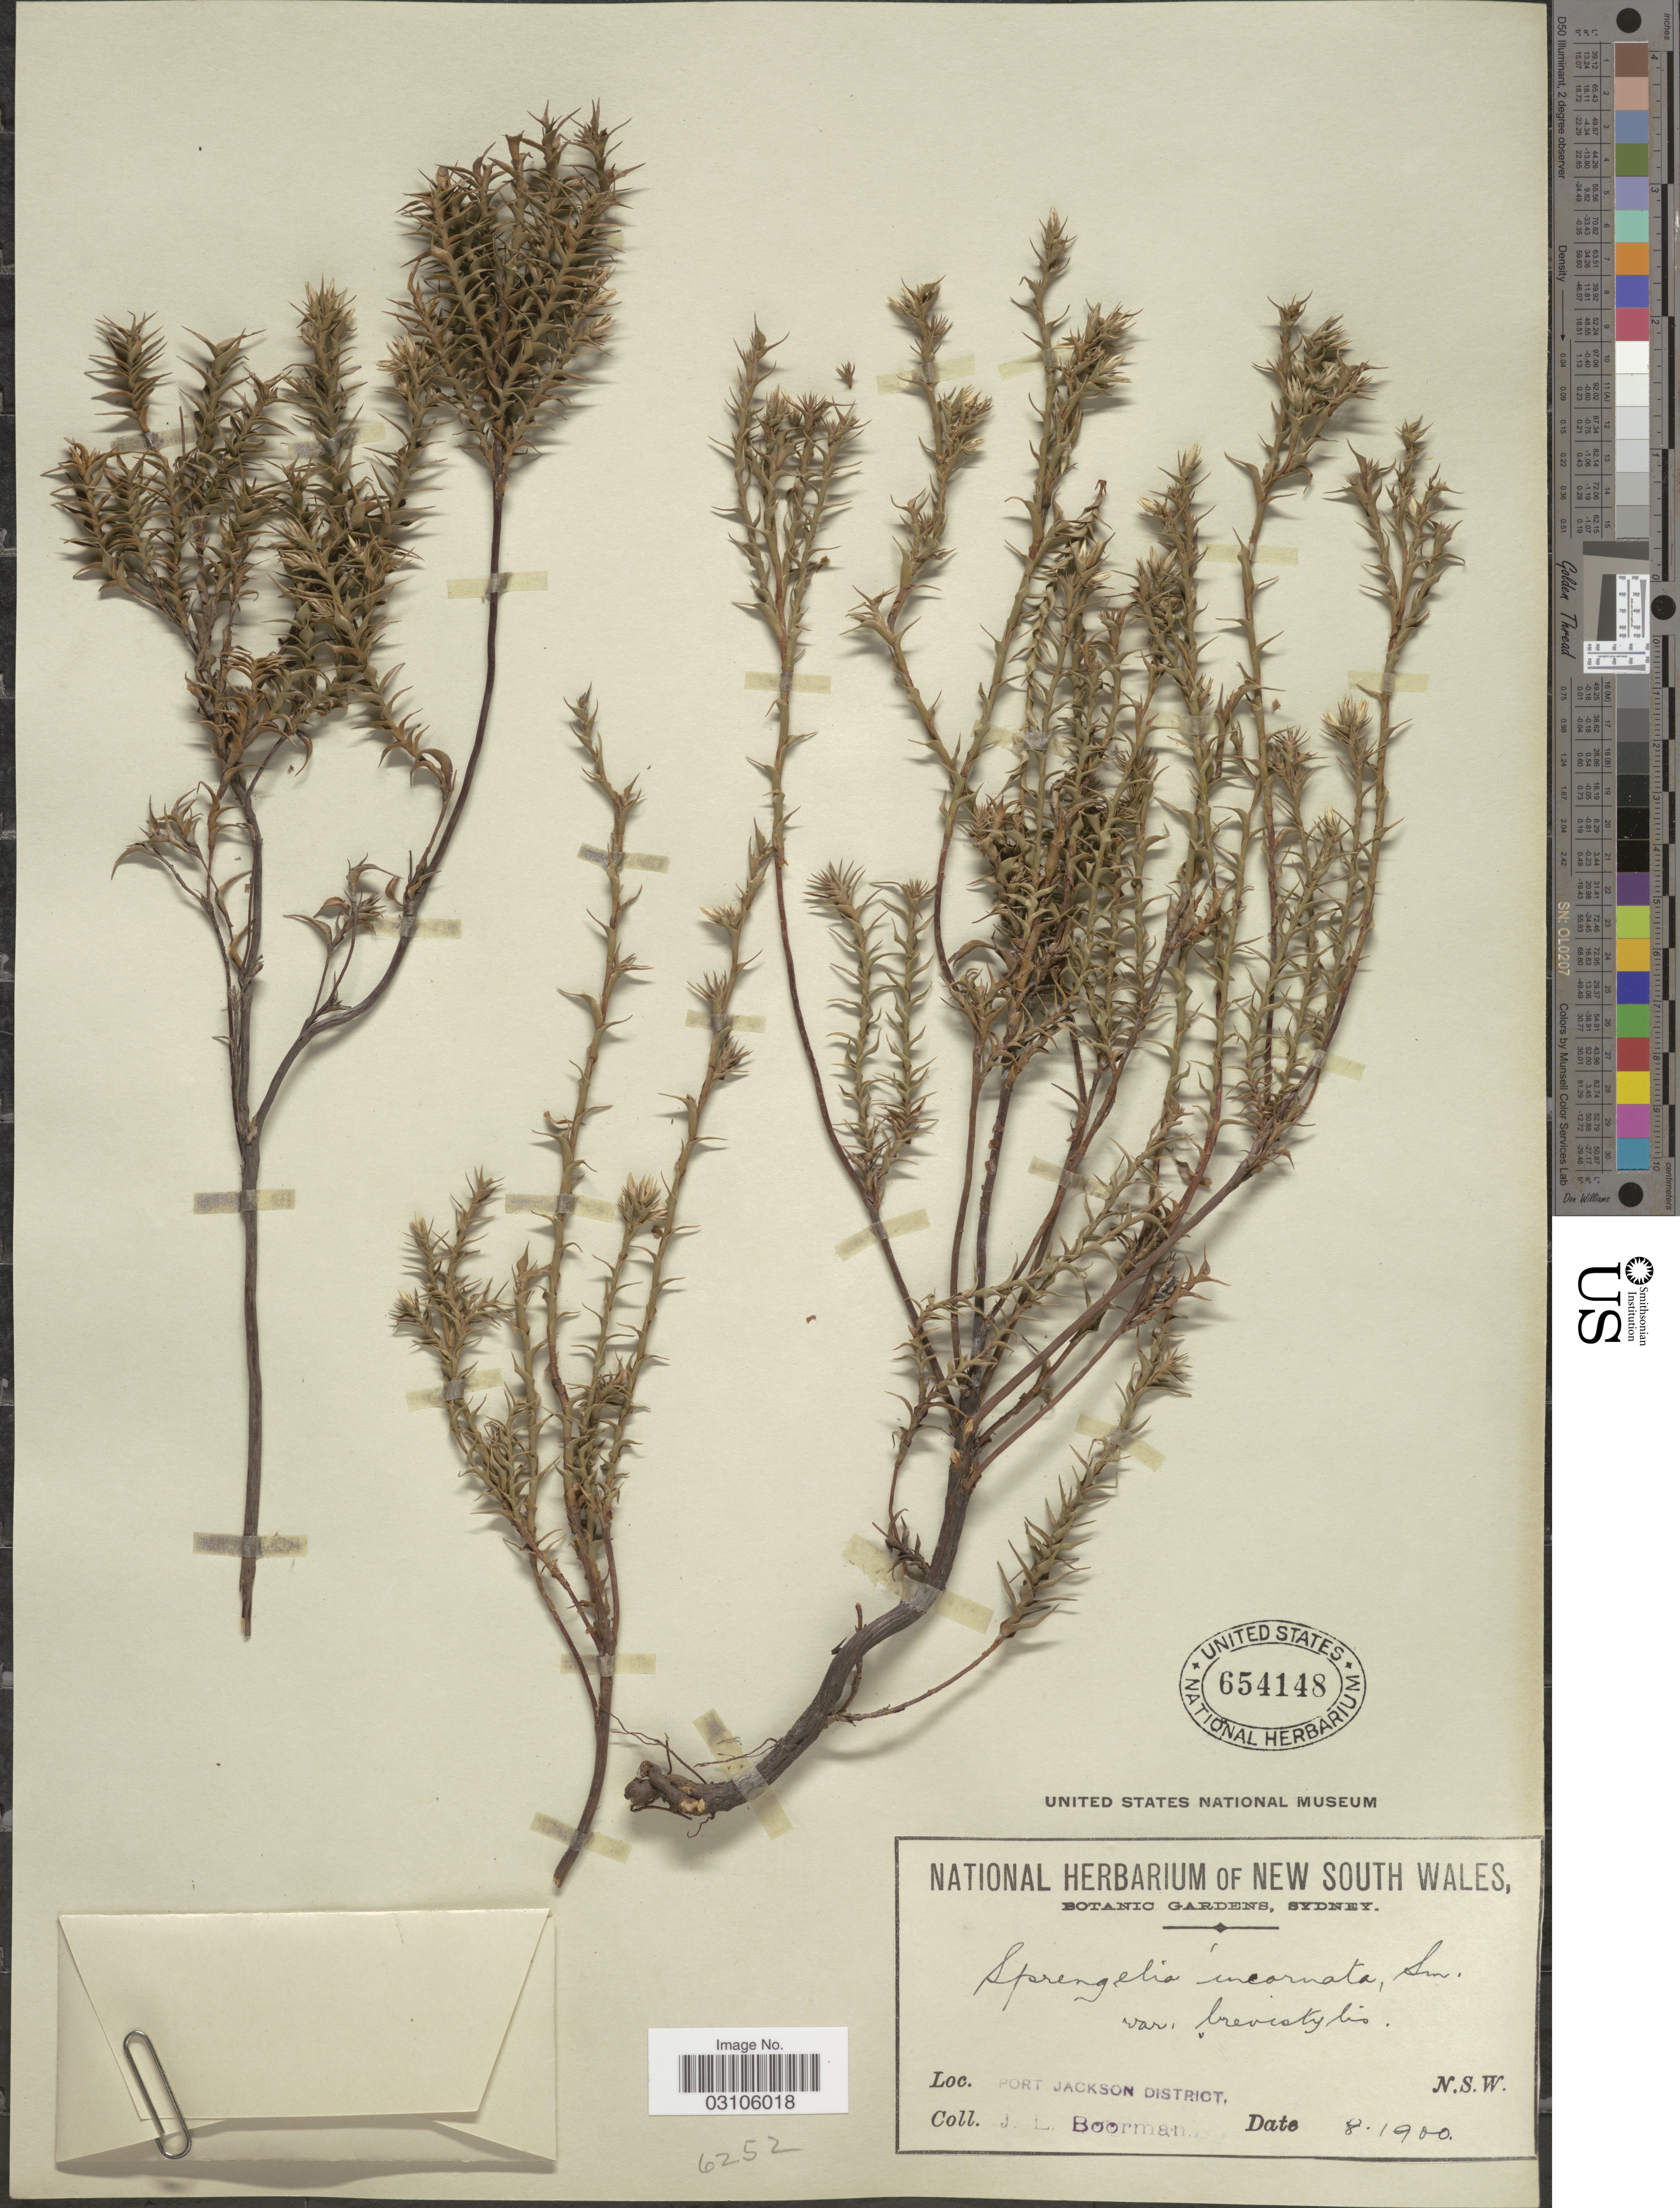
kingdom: Plantae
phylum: Tracheophyta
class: Magnoliopsida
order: Ericales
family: Ericaceae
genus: Sprengelia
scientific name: Sprengelia incarnata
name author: L.S. Sm.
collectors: J. Boorman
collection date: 1900-08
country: Australia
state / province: New South Wales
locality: Port Jackson District, N.S.W.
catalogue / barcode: US 654148